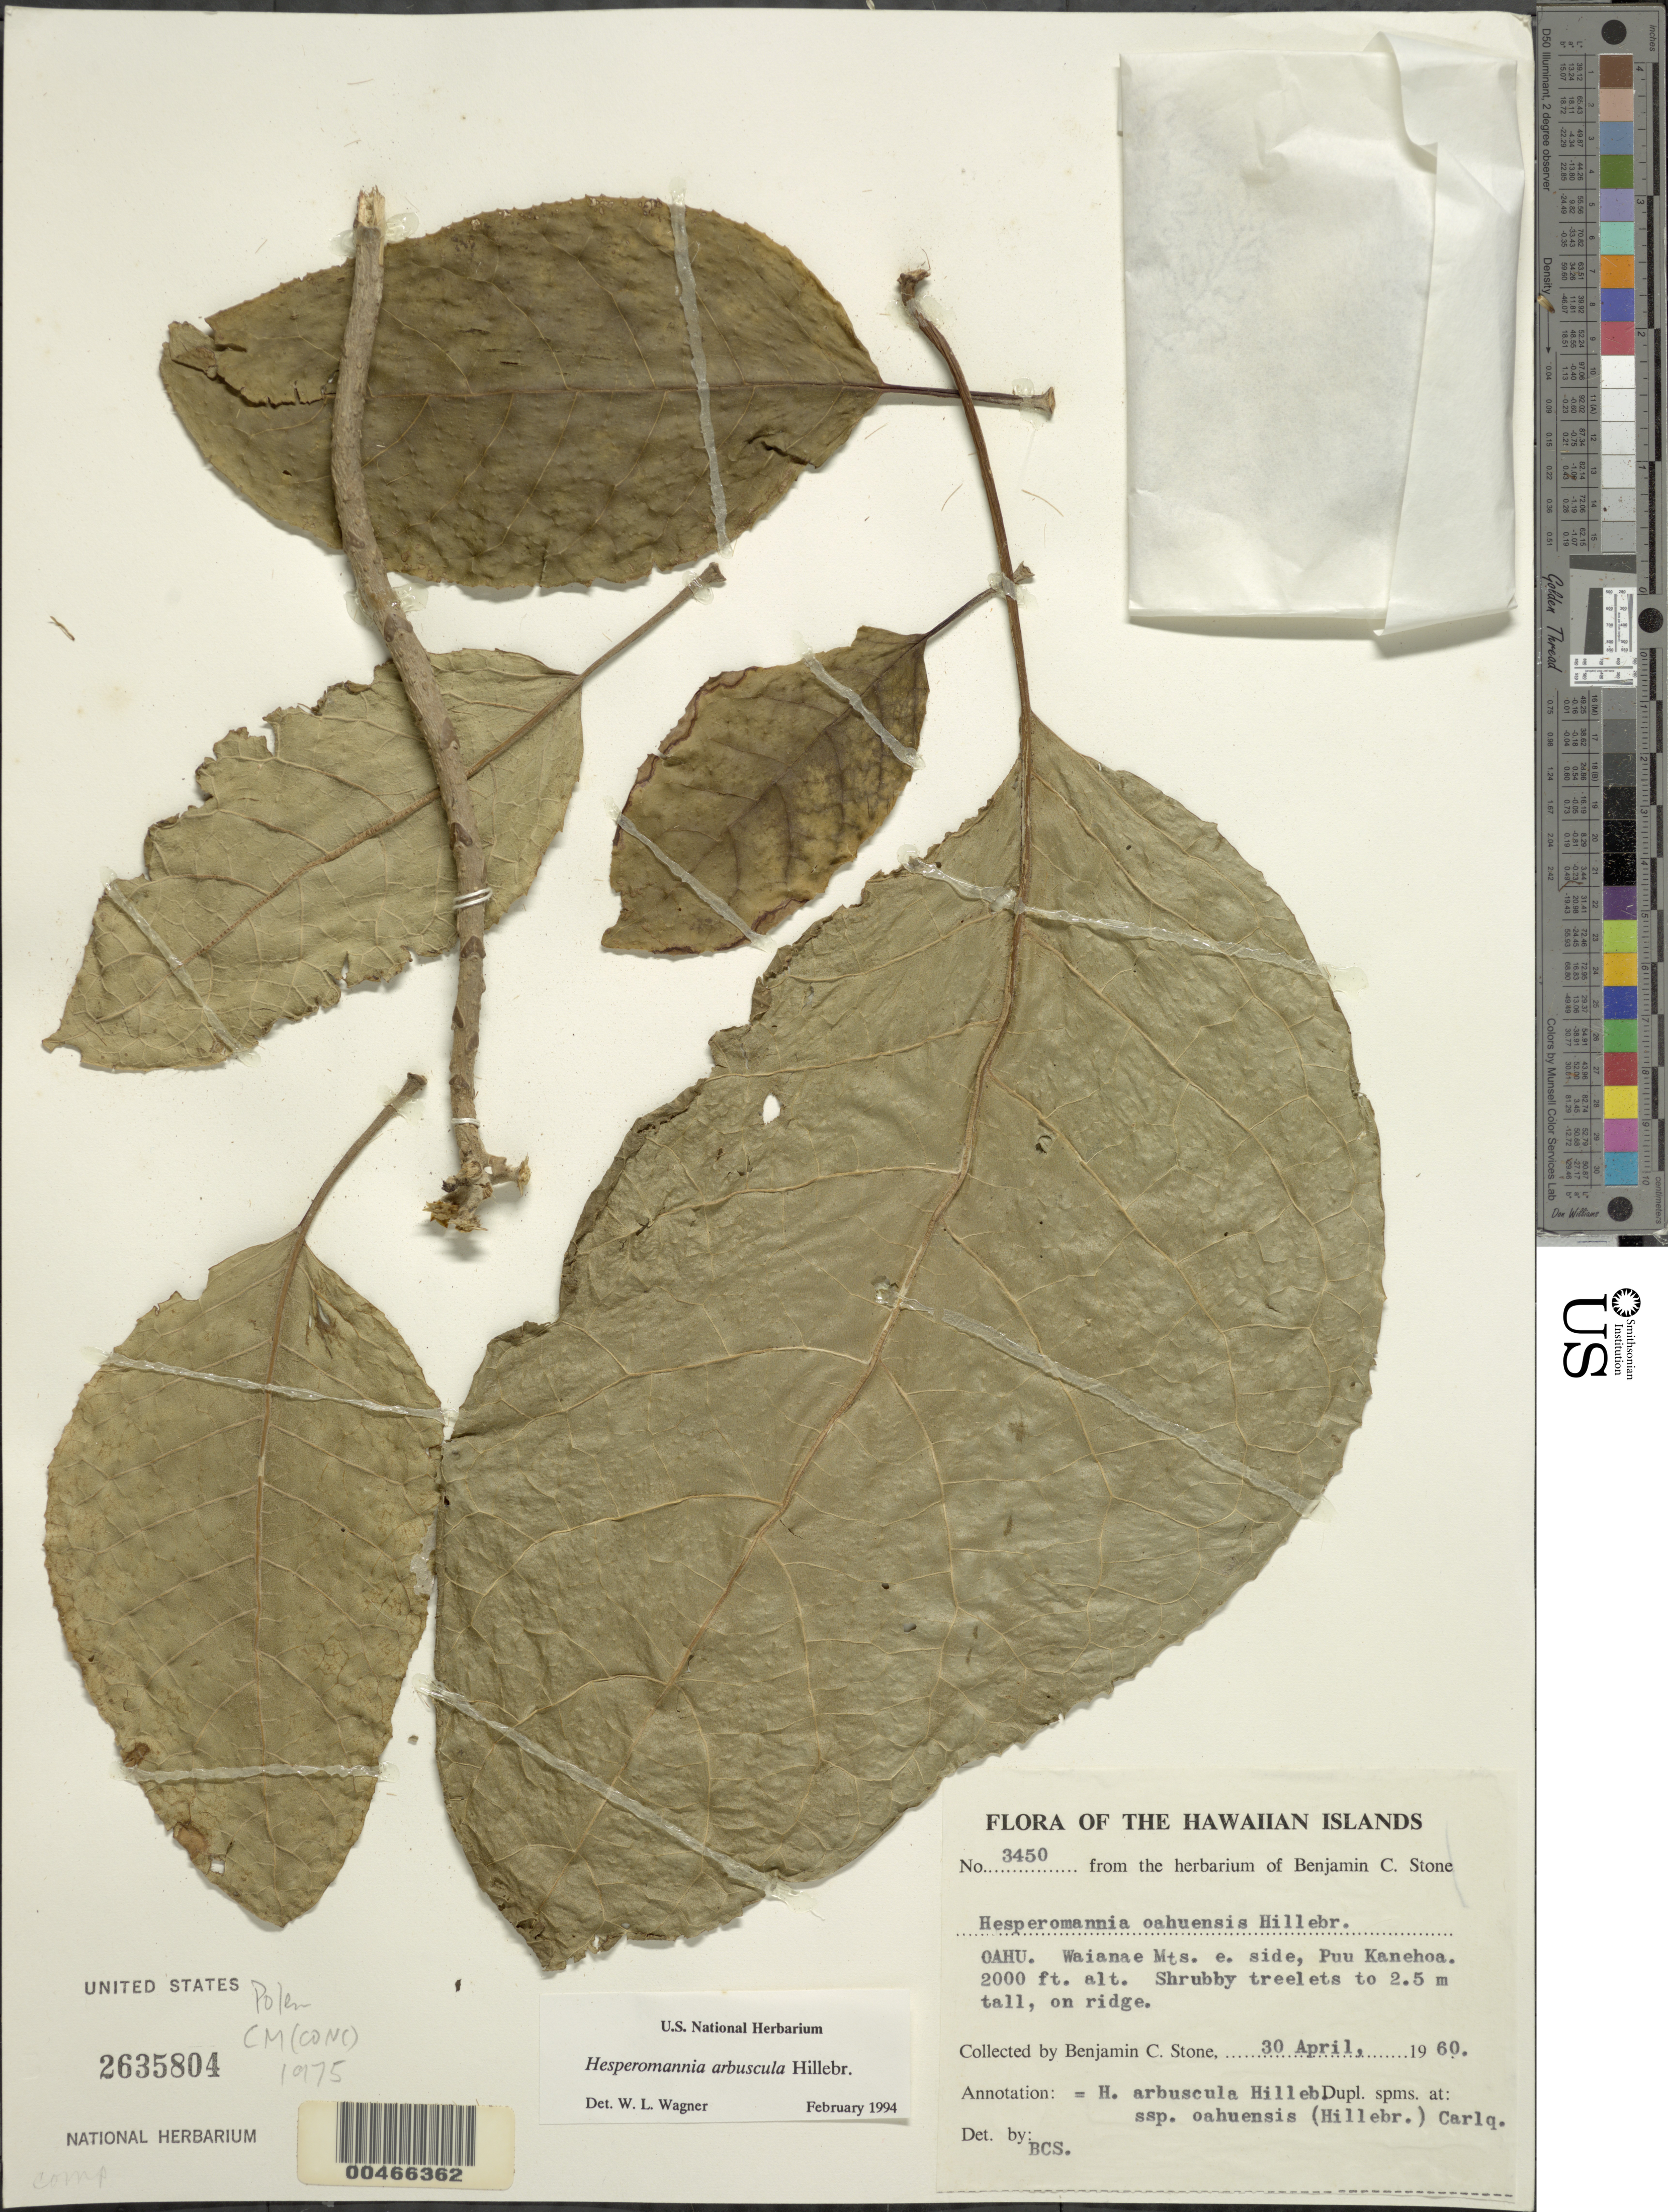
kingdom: Plantae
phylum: Tracheophyta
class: Magnoliopsida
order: Asterales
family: Asteraceae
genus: Hesperomannia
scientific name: Hesperomannia oahuensis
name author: (Hillebr.) O. Deg.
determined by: Wagner, W. L., (BOT), Smithsonian Institution - National Museum of Natural History (UNITED STATES)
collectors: B. C. Stone et al.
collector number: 3450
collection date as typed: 30 Apr 1960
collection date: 1960-04-30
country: United States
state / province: Hawaii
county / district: Honolulu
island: Oahu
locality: Waianae Mts. E side, Puu Kanehoa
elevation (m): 610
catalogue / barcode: US 2635804